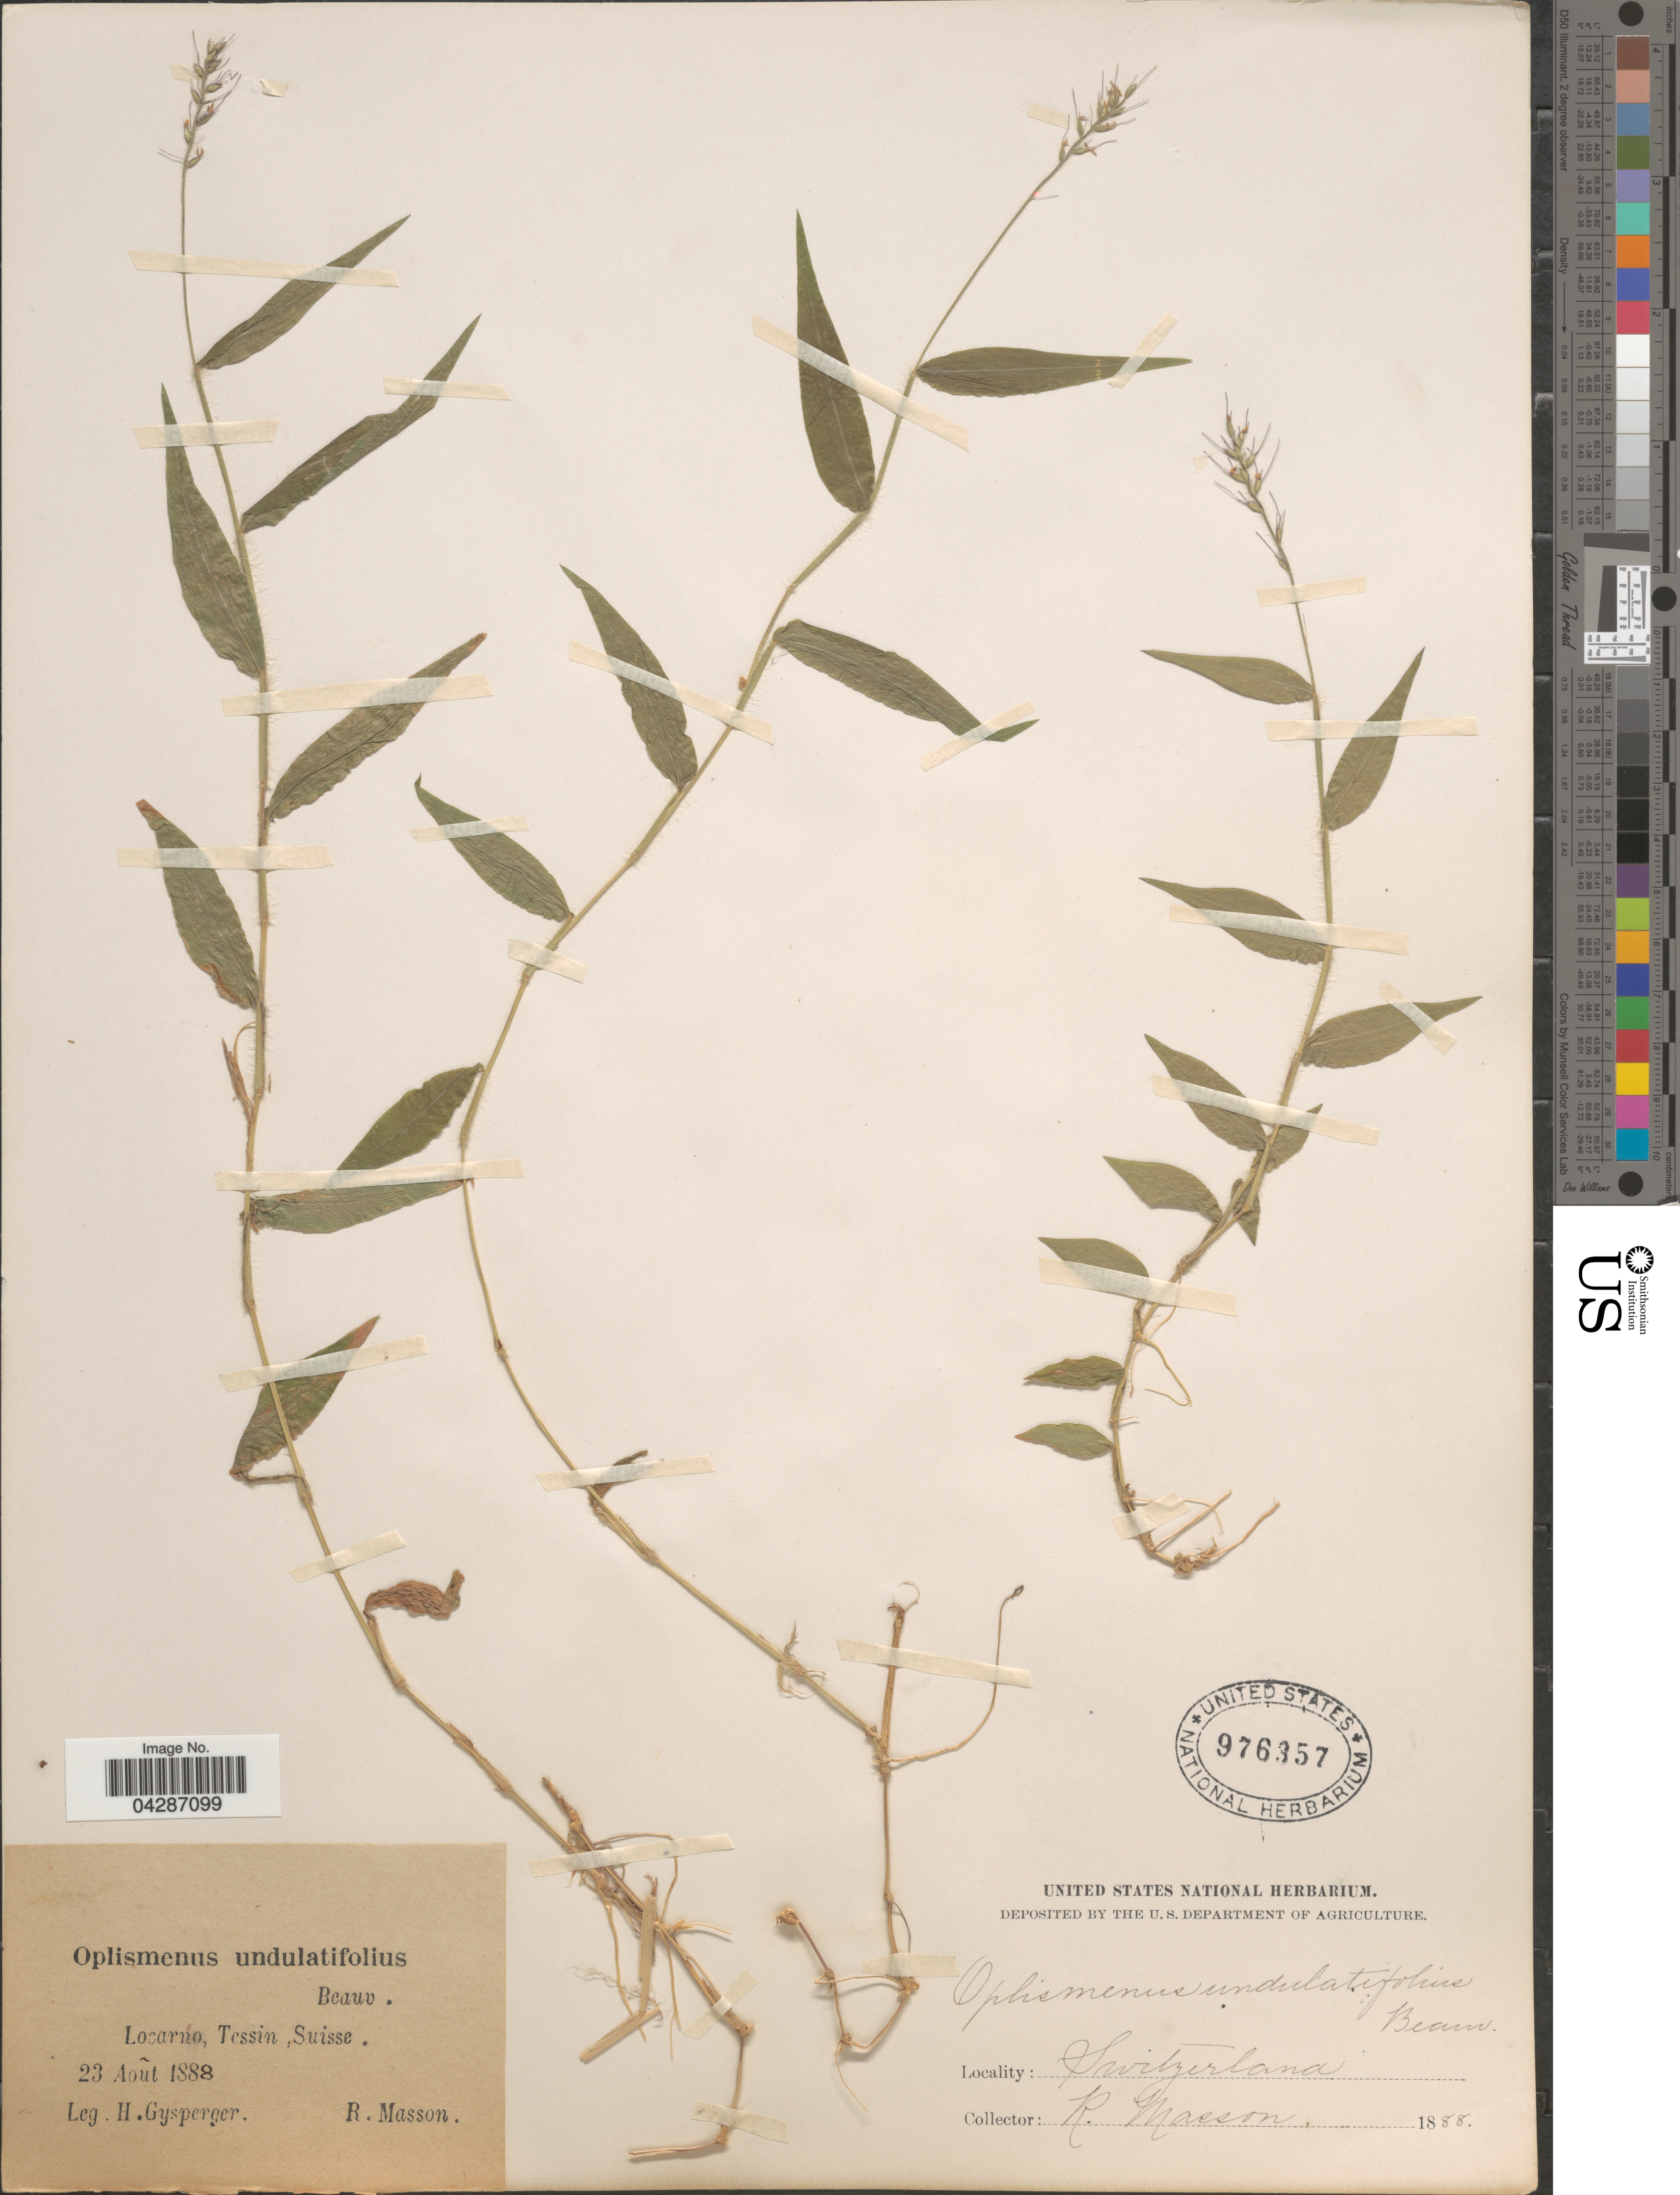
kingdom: Plantae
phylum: Tracheophyta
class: Liliopsida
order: Poales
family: Poaceae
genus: Oplismenus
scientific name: Oplismenus undulatifolius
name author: (Ard.) P. Beauv.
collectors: H. Gysperger & R. Masson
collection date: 1888-08-23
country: Switzerland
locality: Locarno, Tessin, Suisse.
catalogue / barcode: US 976357